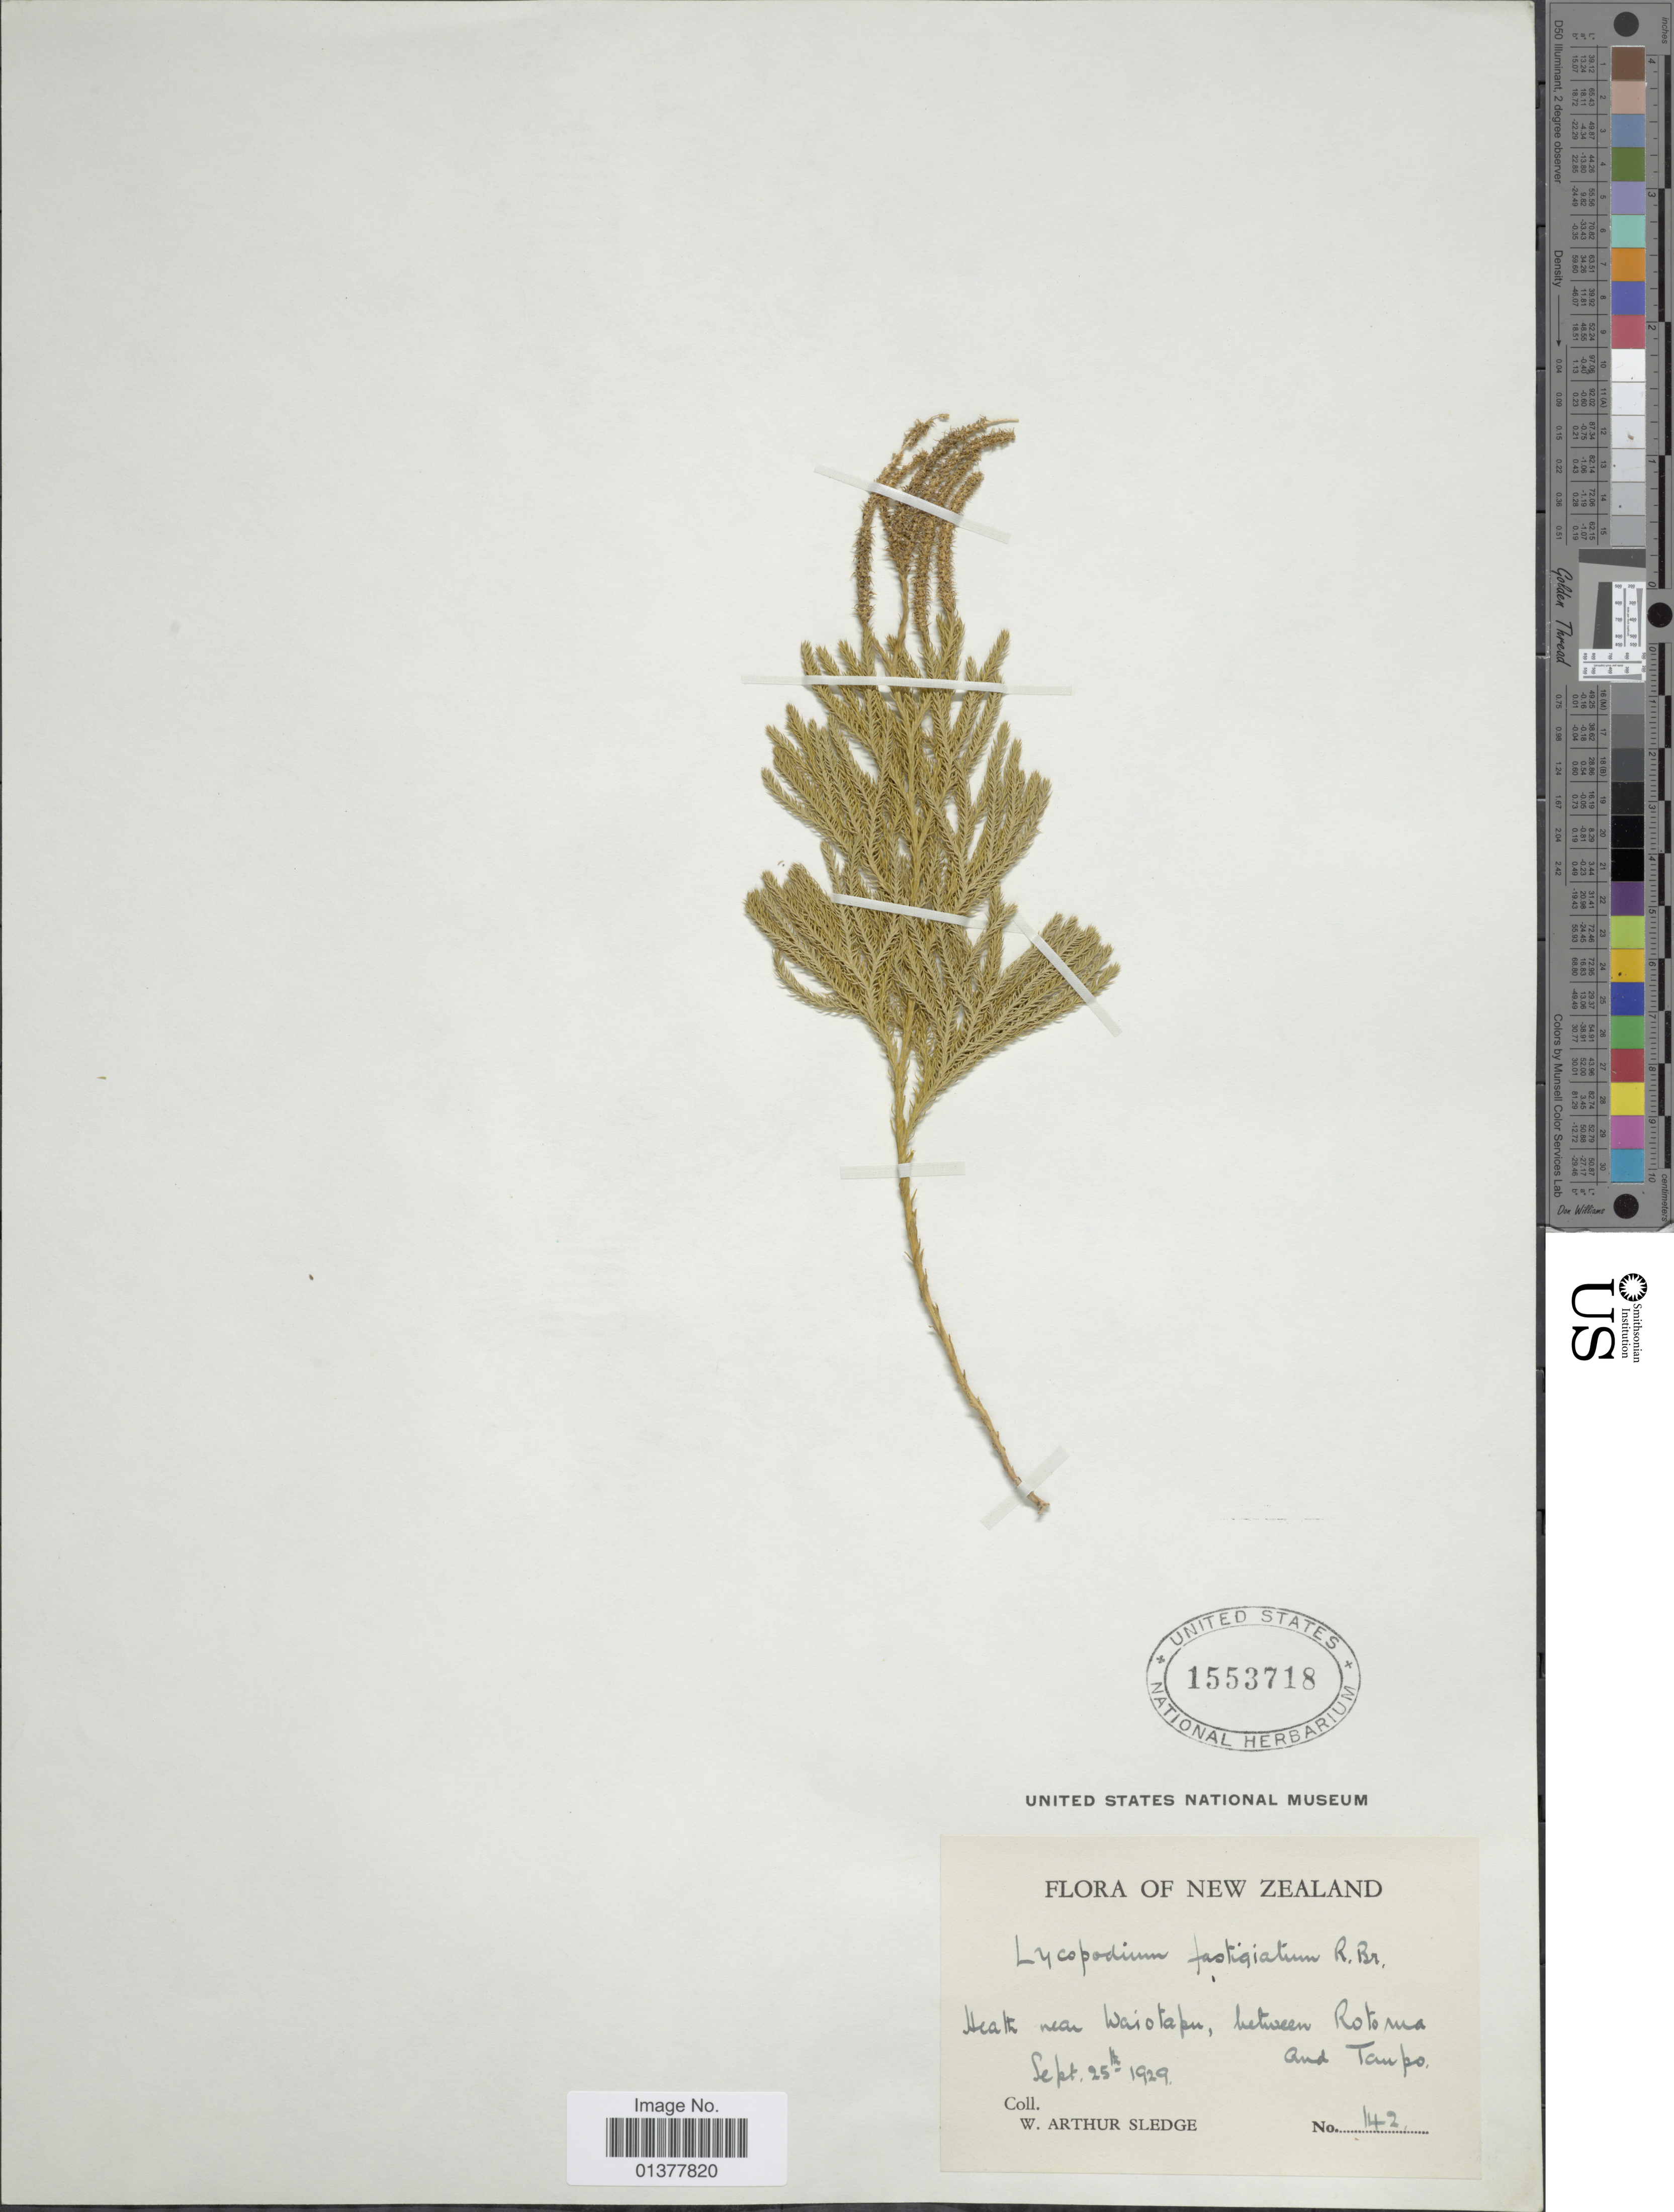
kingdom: Plantae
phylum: Tracheophyta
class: Lycopodiopsida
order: Lycopodiales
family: Lycopodiaceae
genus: Austrolycopodium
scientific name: Austrolycopodium fastigiatum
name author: (R. Br.) Holub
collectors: W. A. Sledge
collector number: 142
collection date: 1929-09-25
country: New Zealand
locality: Heath near Waiotapu, between Rotorua and Taupo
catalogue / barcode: US 1553718